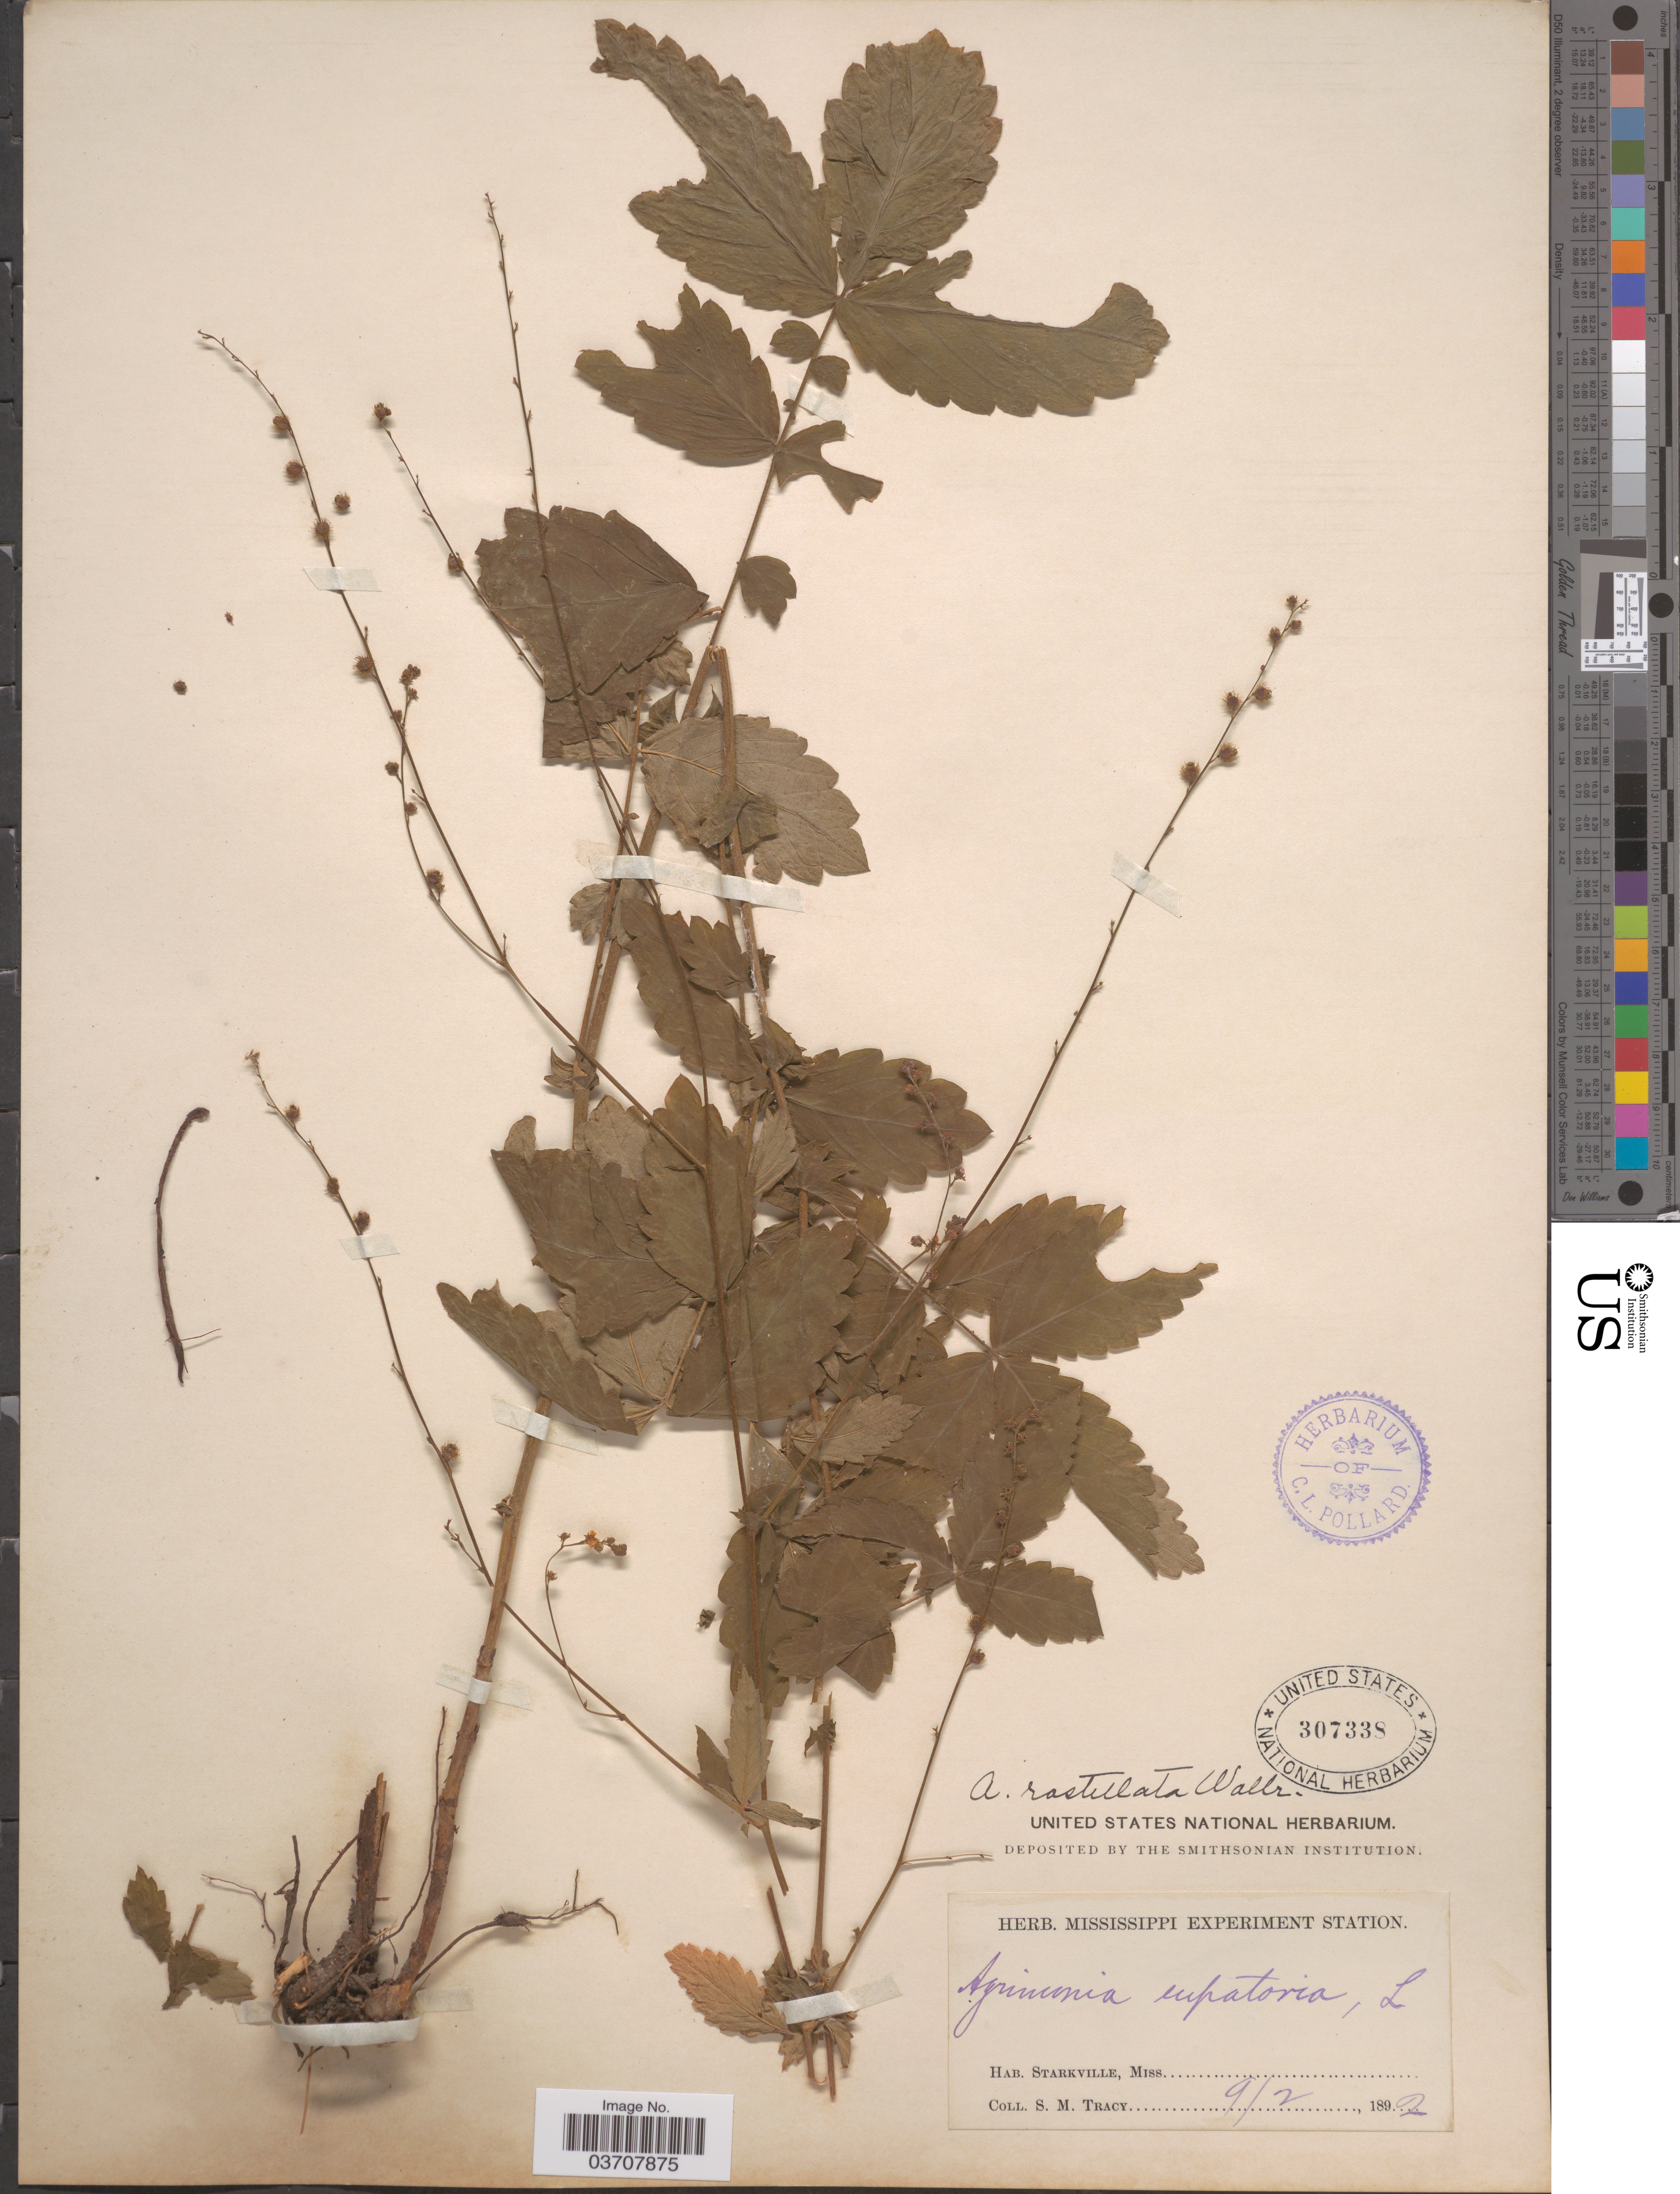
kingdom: Plantae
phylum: Tracheophyta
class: Magnoliopsida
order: Rosales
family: Rosaceae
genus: Agrimonia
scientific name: Agrimonia rostellata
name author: Wallr.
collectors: S. M. Tracy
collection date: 1892-09-02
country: United States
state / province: Mississippi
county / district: Oktibbeha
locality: Starkville.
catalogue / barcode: US 307338